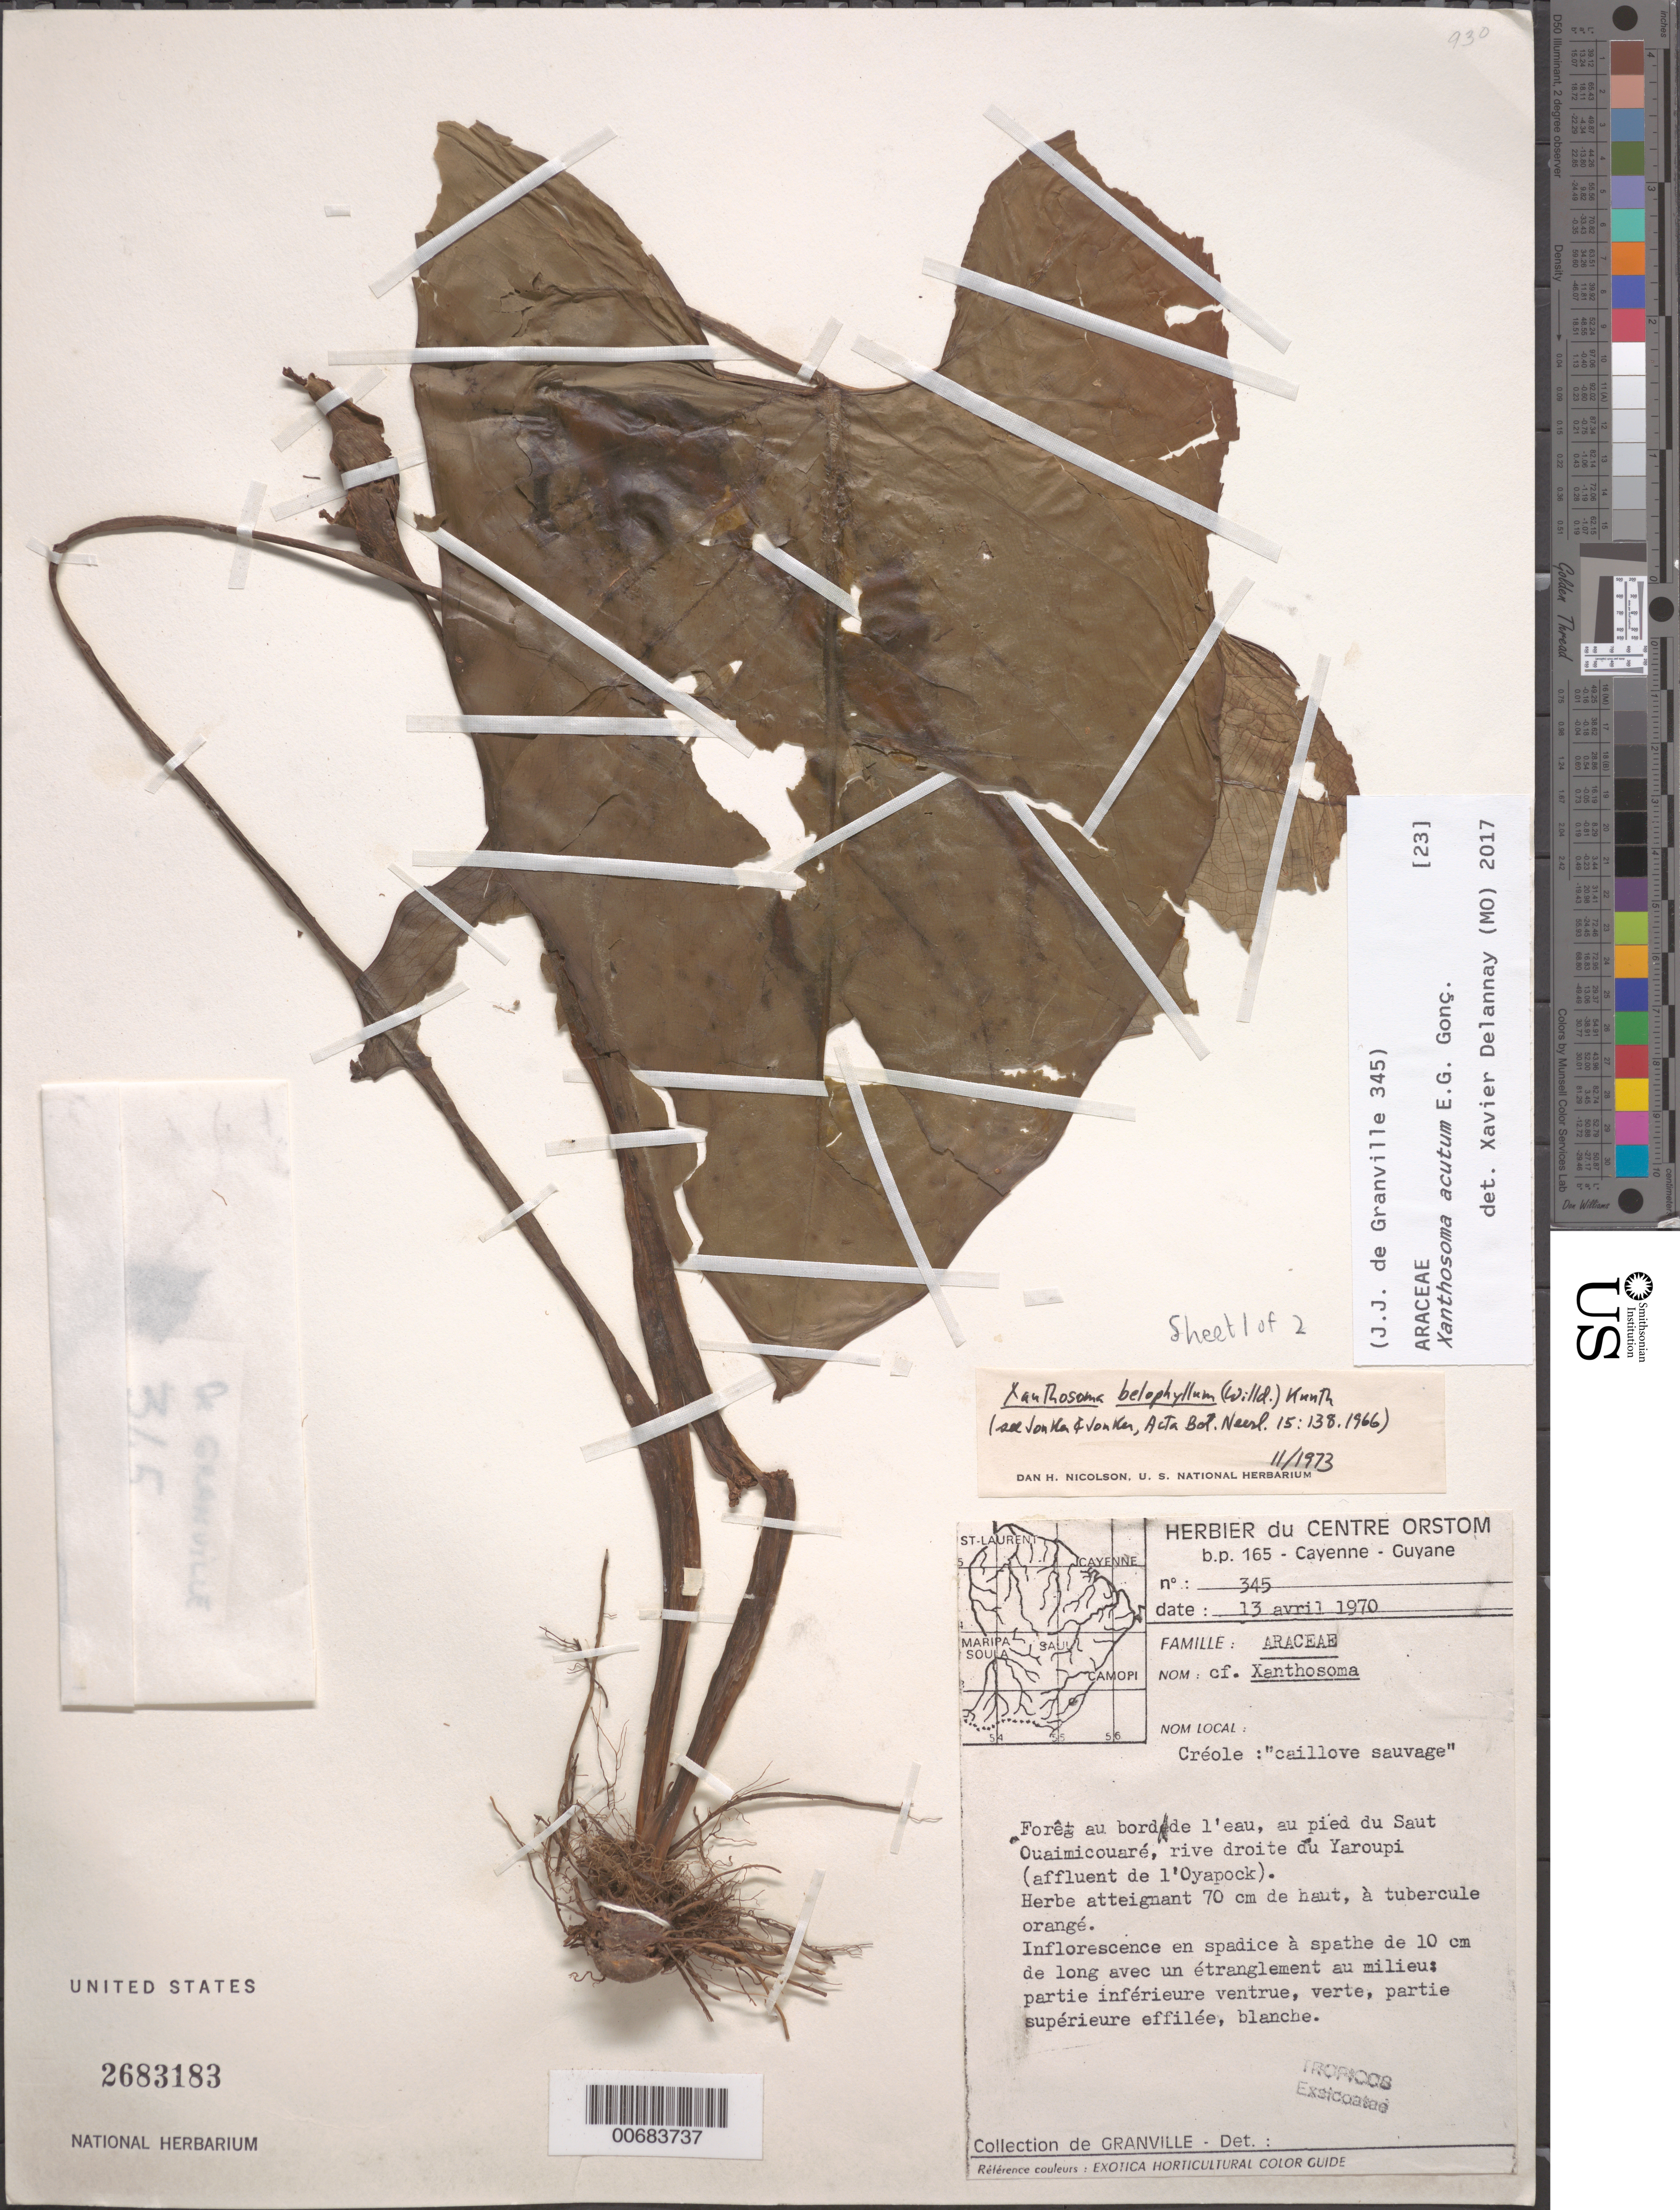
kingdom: Plantae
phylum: Tracheophyta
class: Liliopsida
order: Alismatales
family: Araceae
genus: Xanthosoma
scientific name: Xanthosoma acutum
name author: E.G. Gonç.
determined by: Delannay, Xavier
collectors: J.-J. de Granville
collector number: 345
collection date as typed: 13-Apr-70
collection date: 1970-04-13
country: French Guiana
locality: Fleuve Yaroupi (affl. de l'Oyapock), Saut Ouaimicouaré, left bank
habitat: Pied du saut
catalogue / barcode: US 2683183